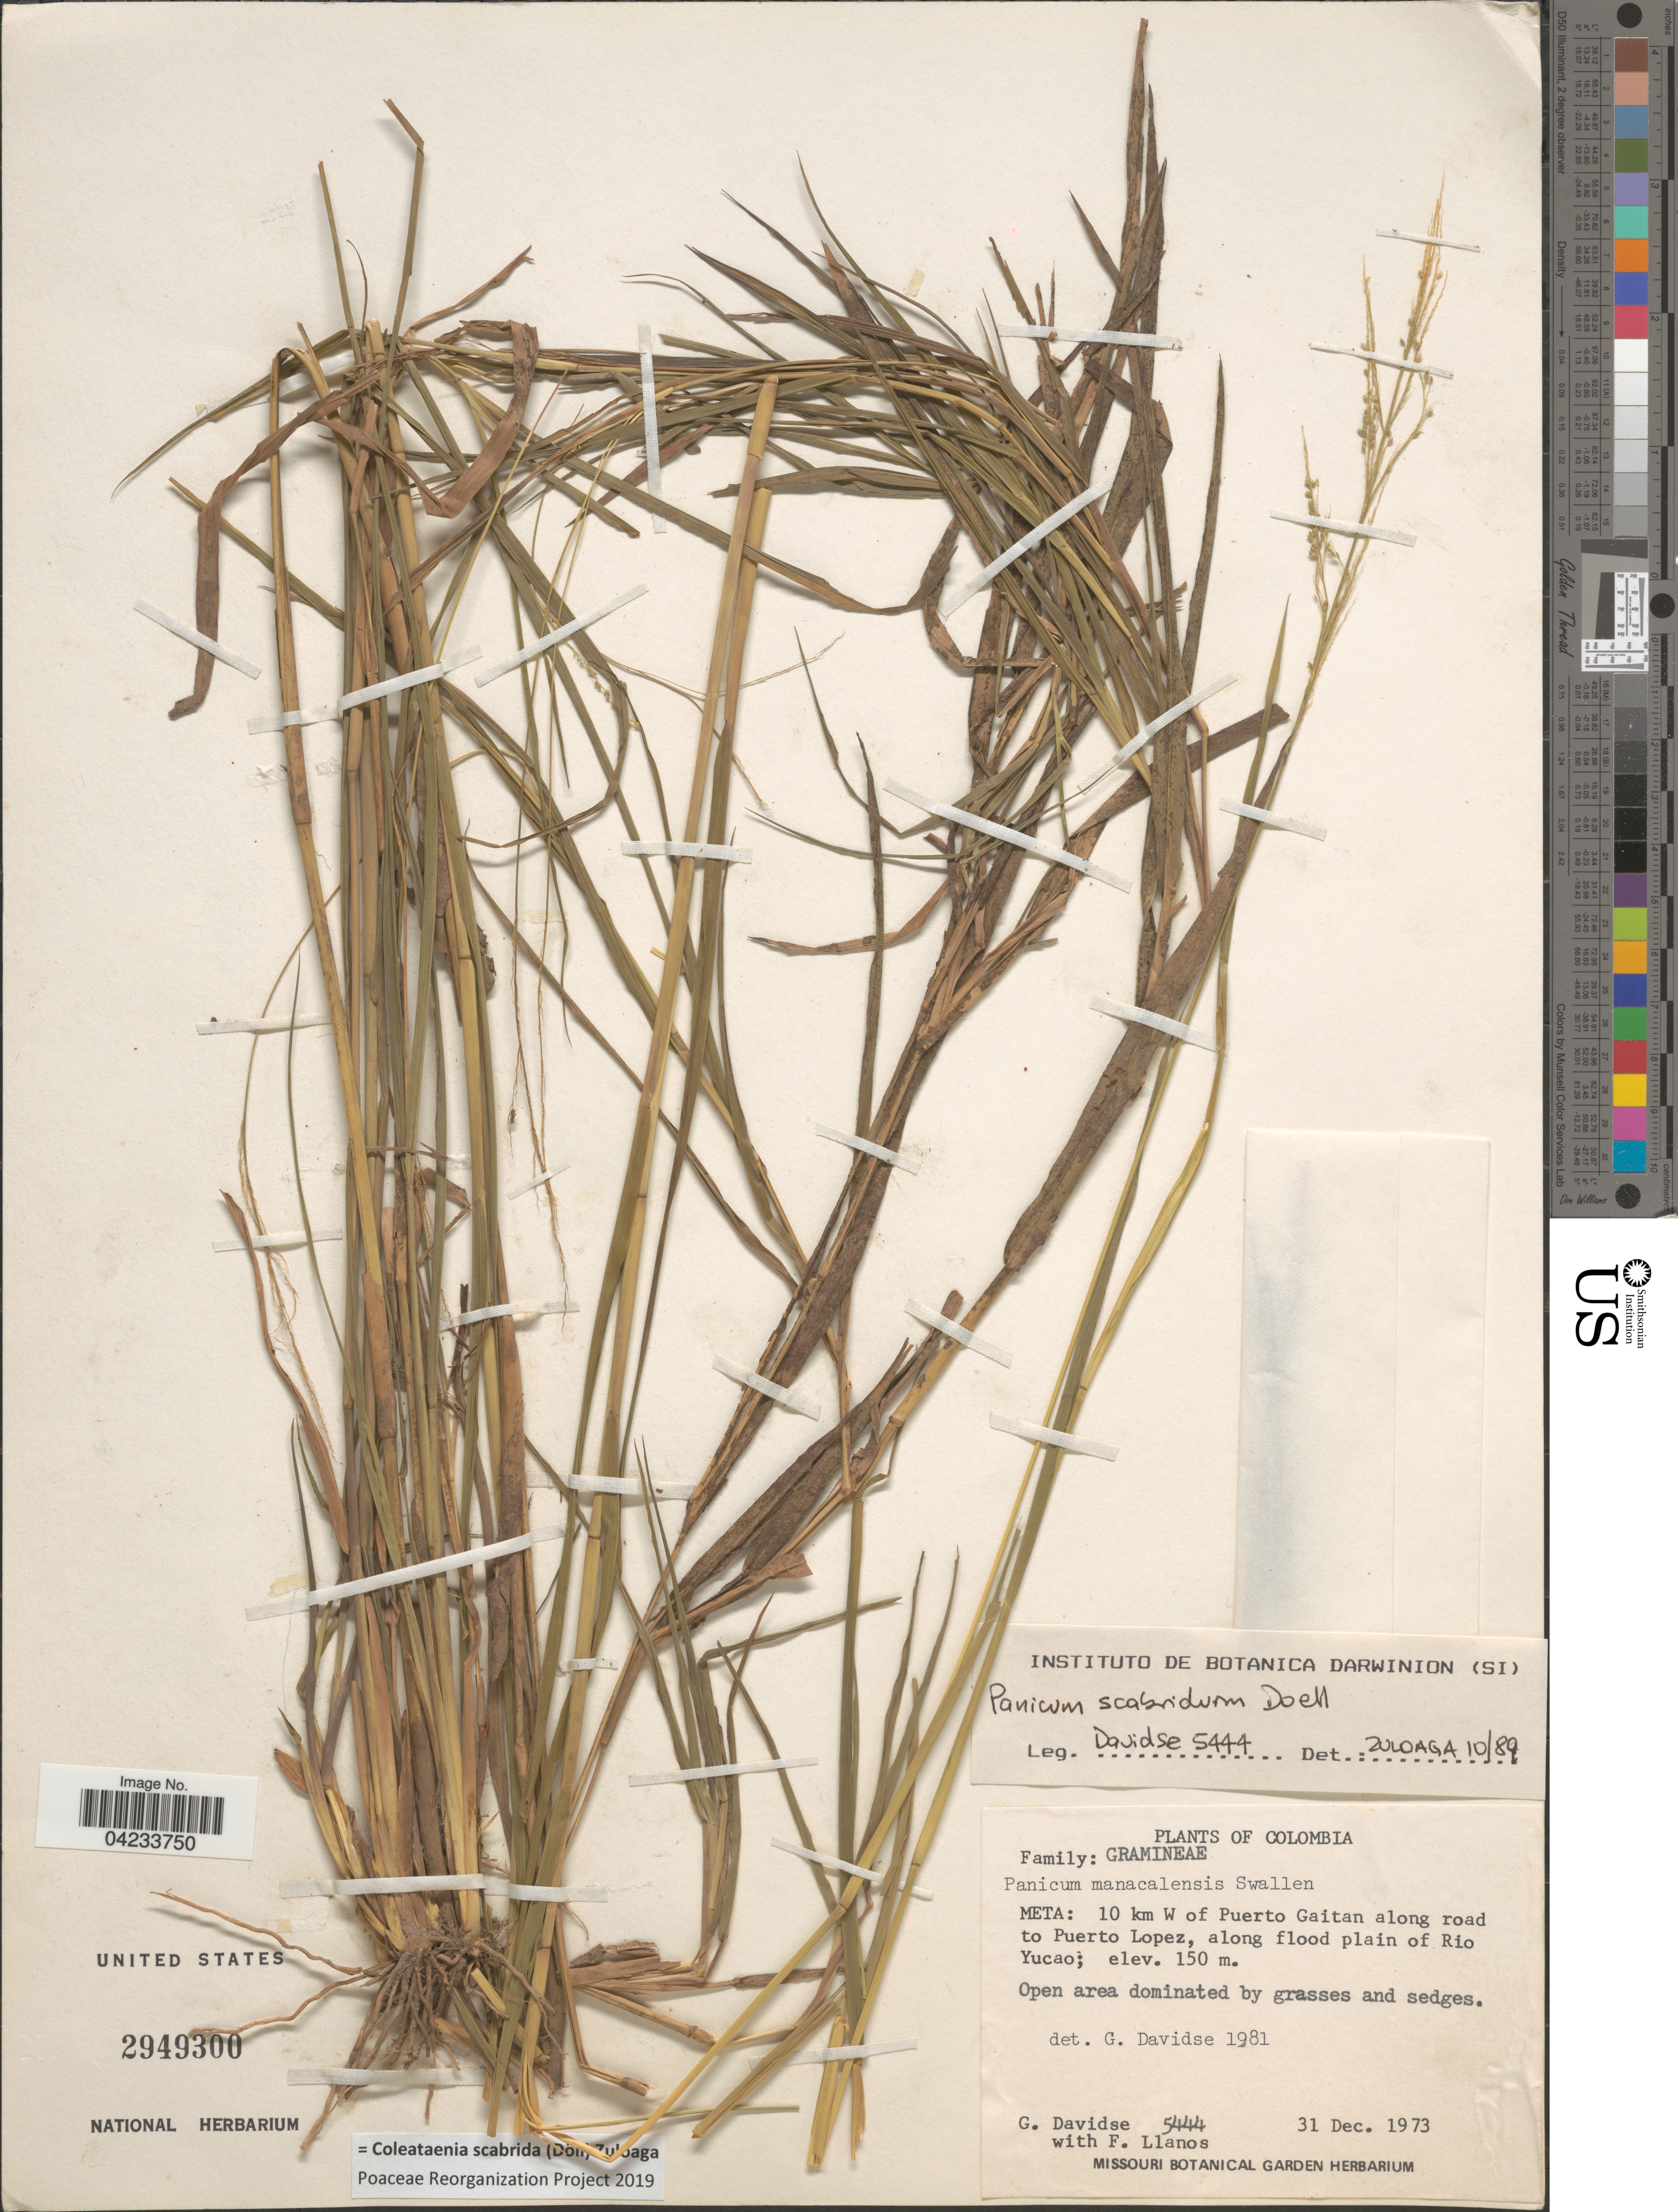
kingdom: Plantae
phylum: Tracheophyta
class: Liliopsida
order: Poales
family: Poaceae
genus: Coleataenia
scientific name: Coleataenia scabrida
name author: (Döll) Zuloaga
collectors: G. Davidse & F. Llanos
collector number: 5444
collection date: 1973-12-31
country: Colombia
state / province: Meta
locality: Meta: 10 km W of Puerto Gaitan along road to Puerto Lopez, along flood plain of Rio Yucao.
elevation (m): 150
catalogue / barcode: US 2949300